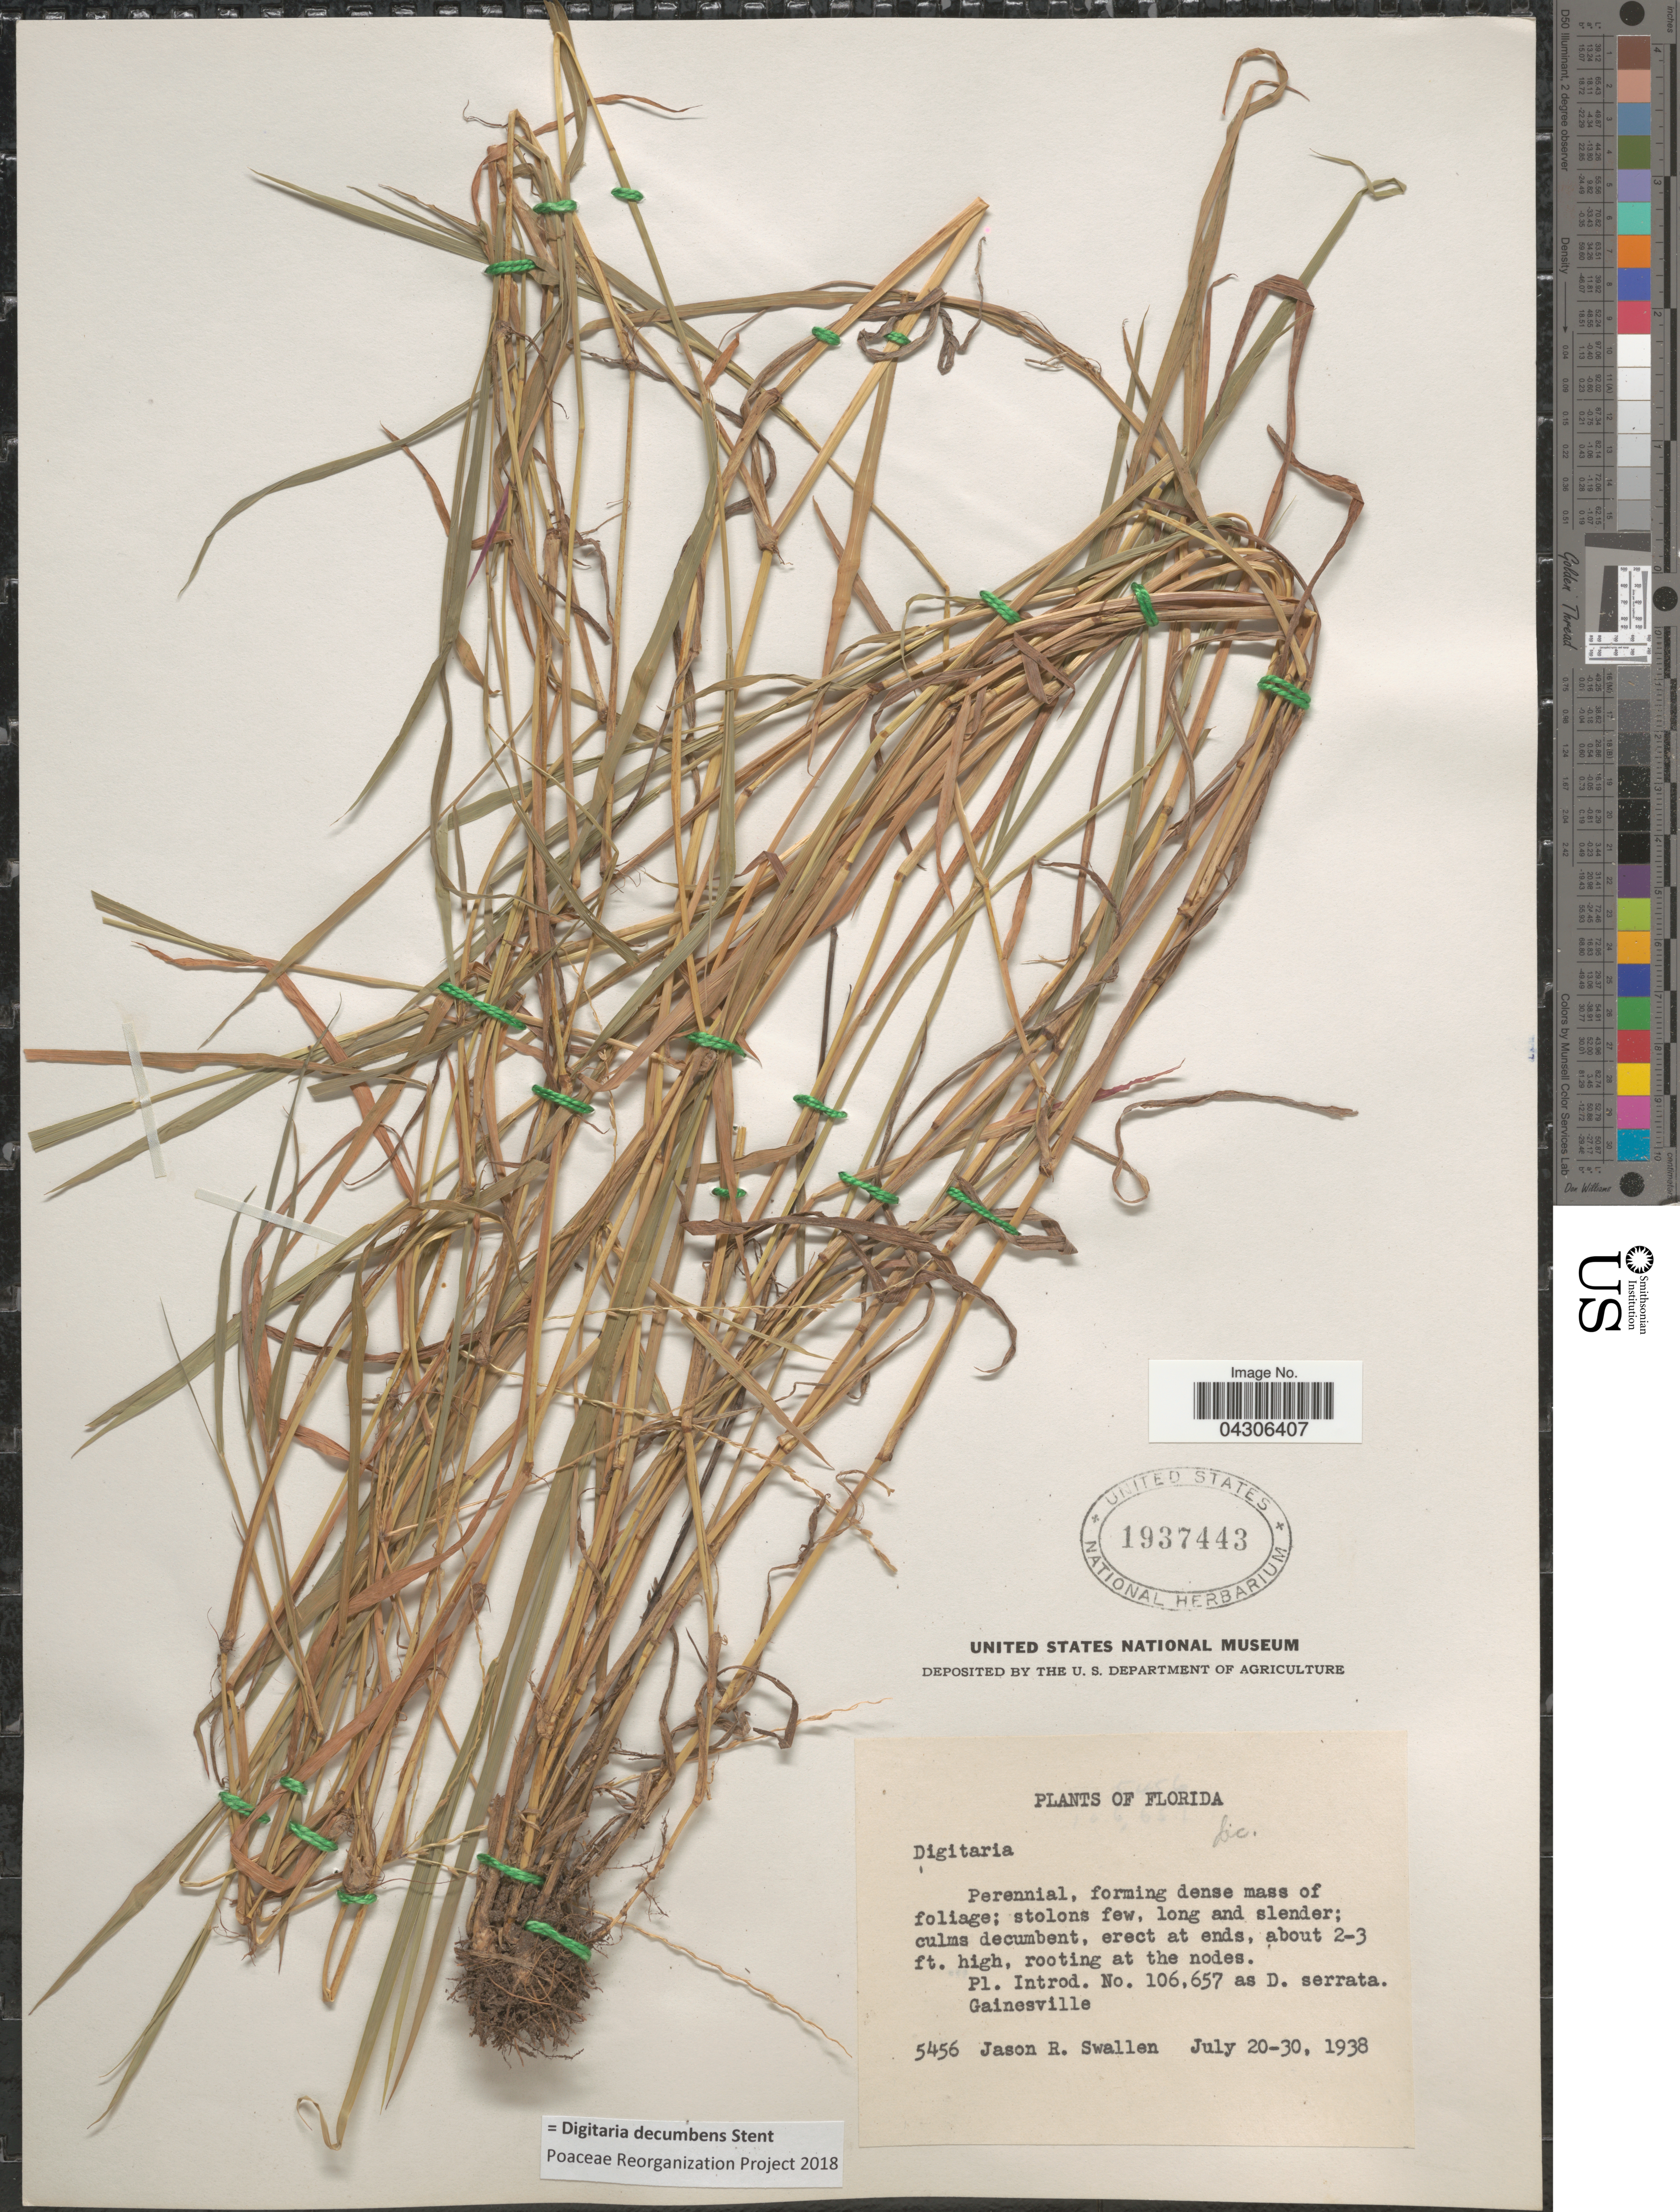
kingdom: Plantae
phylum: Tracheophyta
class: Liliopsida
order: Poales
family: Poaceae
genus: Digitaria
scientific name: Digitaria decumbens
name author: Stent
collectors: J. R. Swallen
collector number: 5456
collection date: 1938-07-20/1938-07-30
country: United States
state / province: Florida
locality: Gainesville.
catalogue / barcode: US 1937443